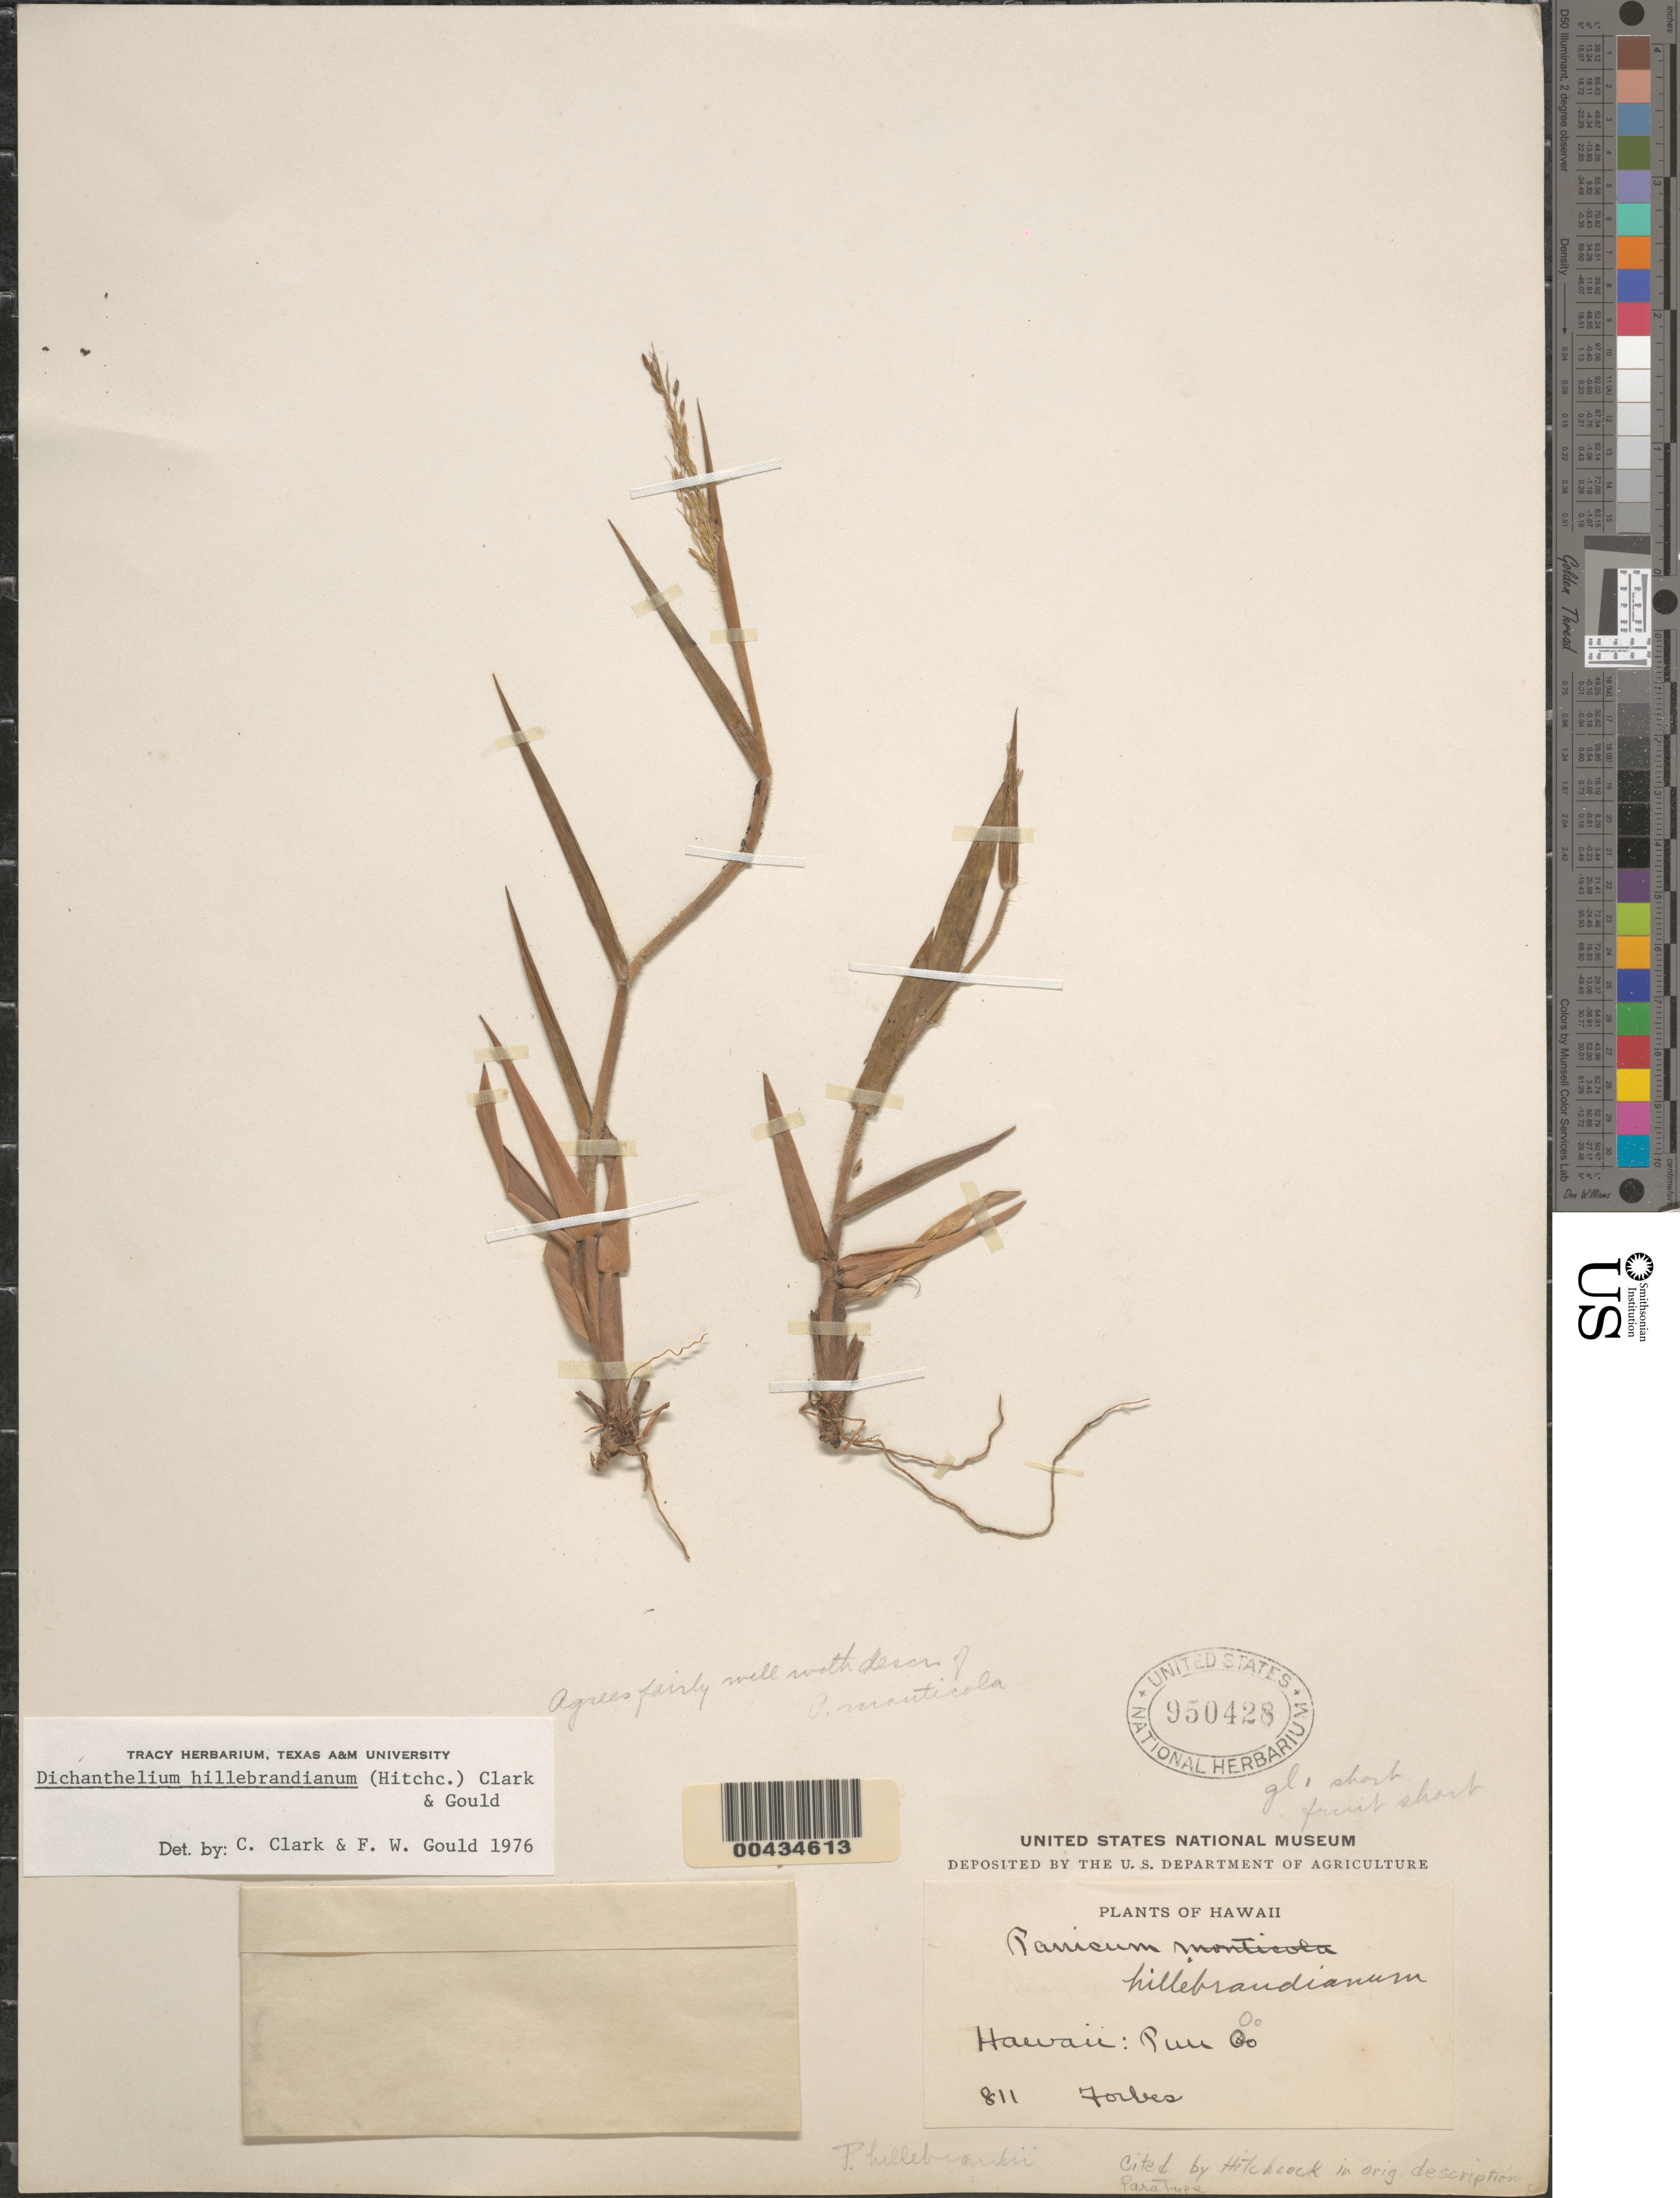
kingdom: Plantae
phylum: Tracheophyta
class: Liliopsida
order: Poales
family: Poaceae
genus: Dichanthelium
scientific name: Dichanthelium hillebrandianum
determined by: Clark, C. A.; Gould, F. W.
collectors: C. N. Forbes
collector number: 811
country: United States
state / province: Hawaii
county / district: Hawaii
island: Hawaii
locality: Puu Oo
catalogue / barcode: US 950428